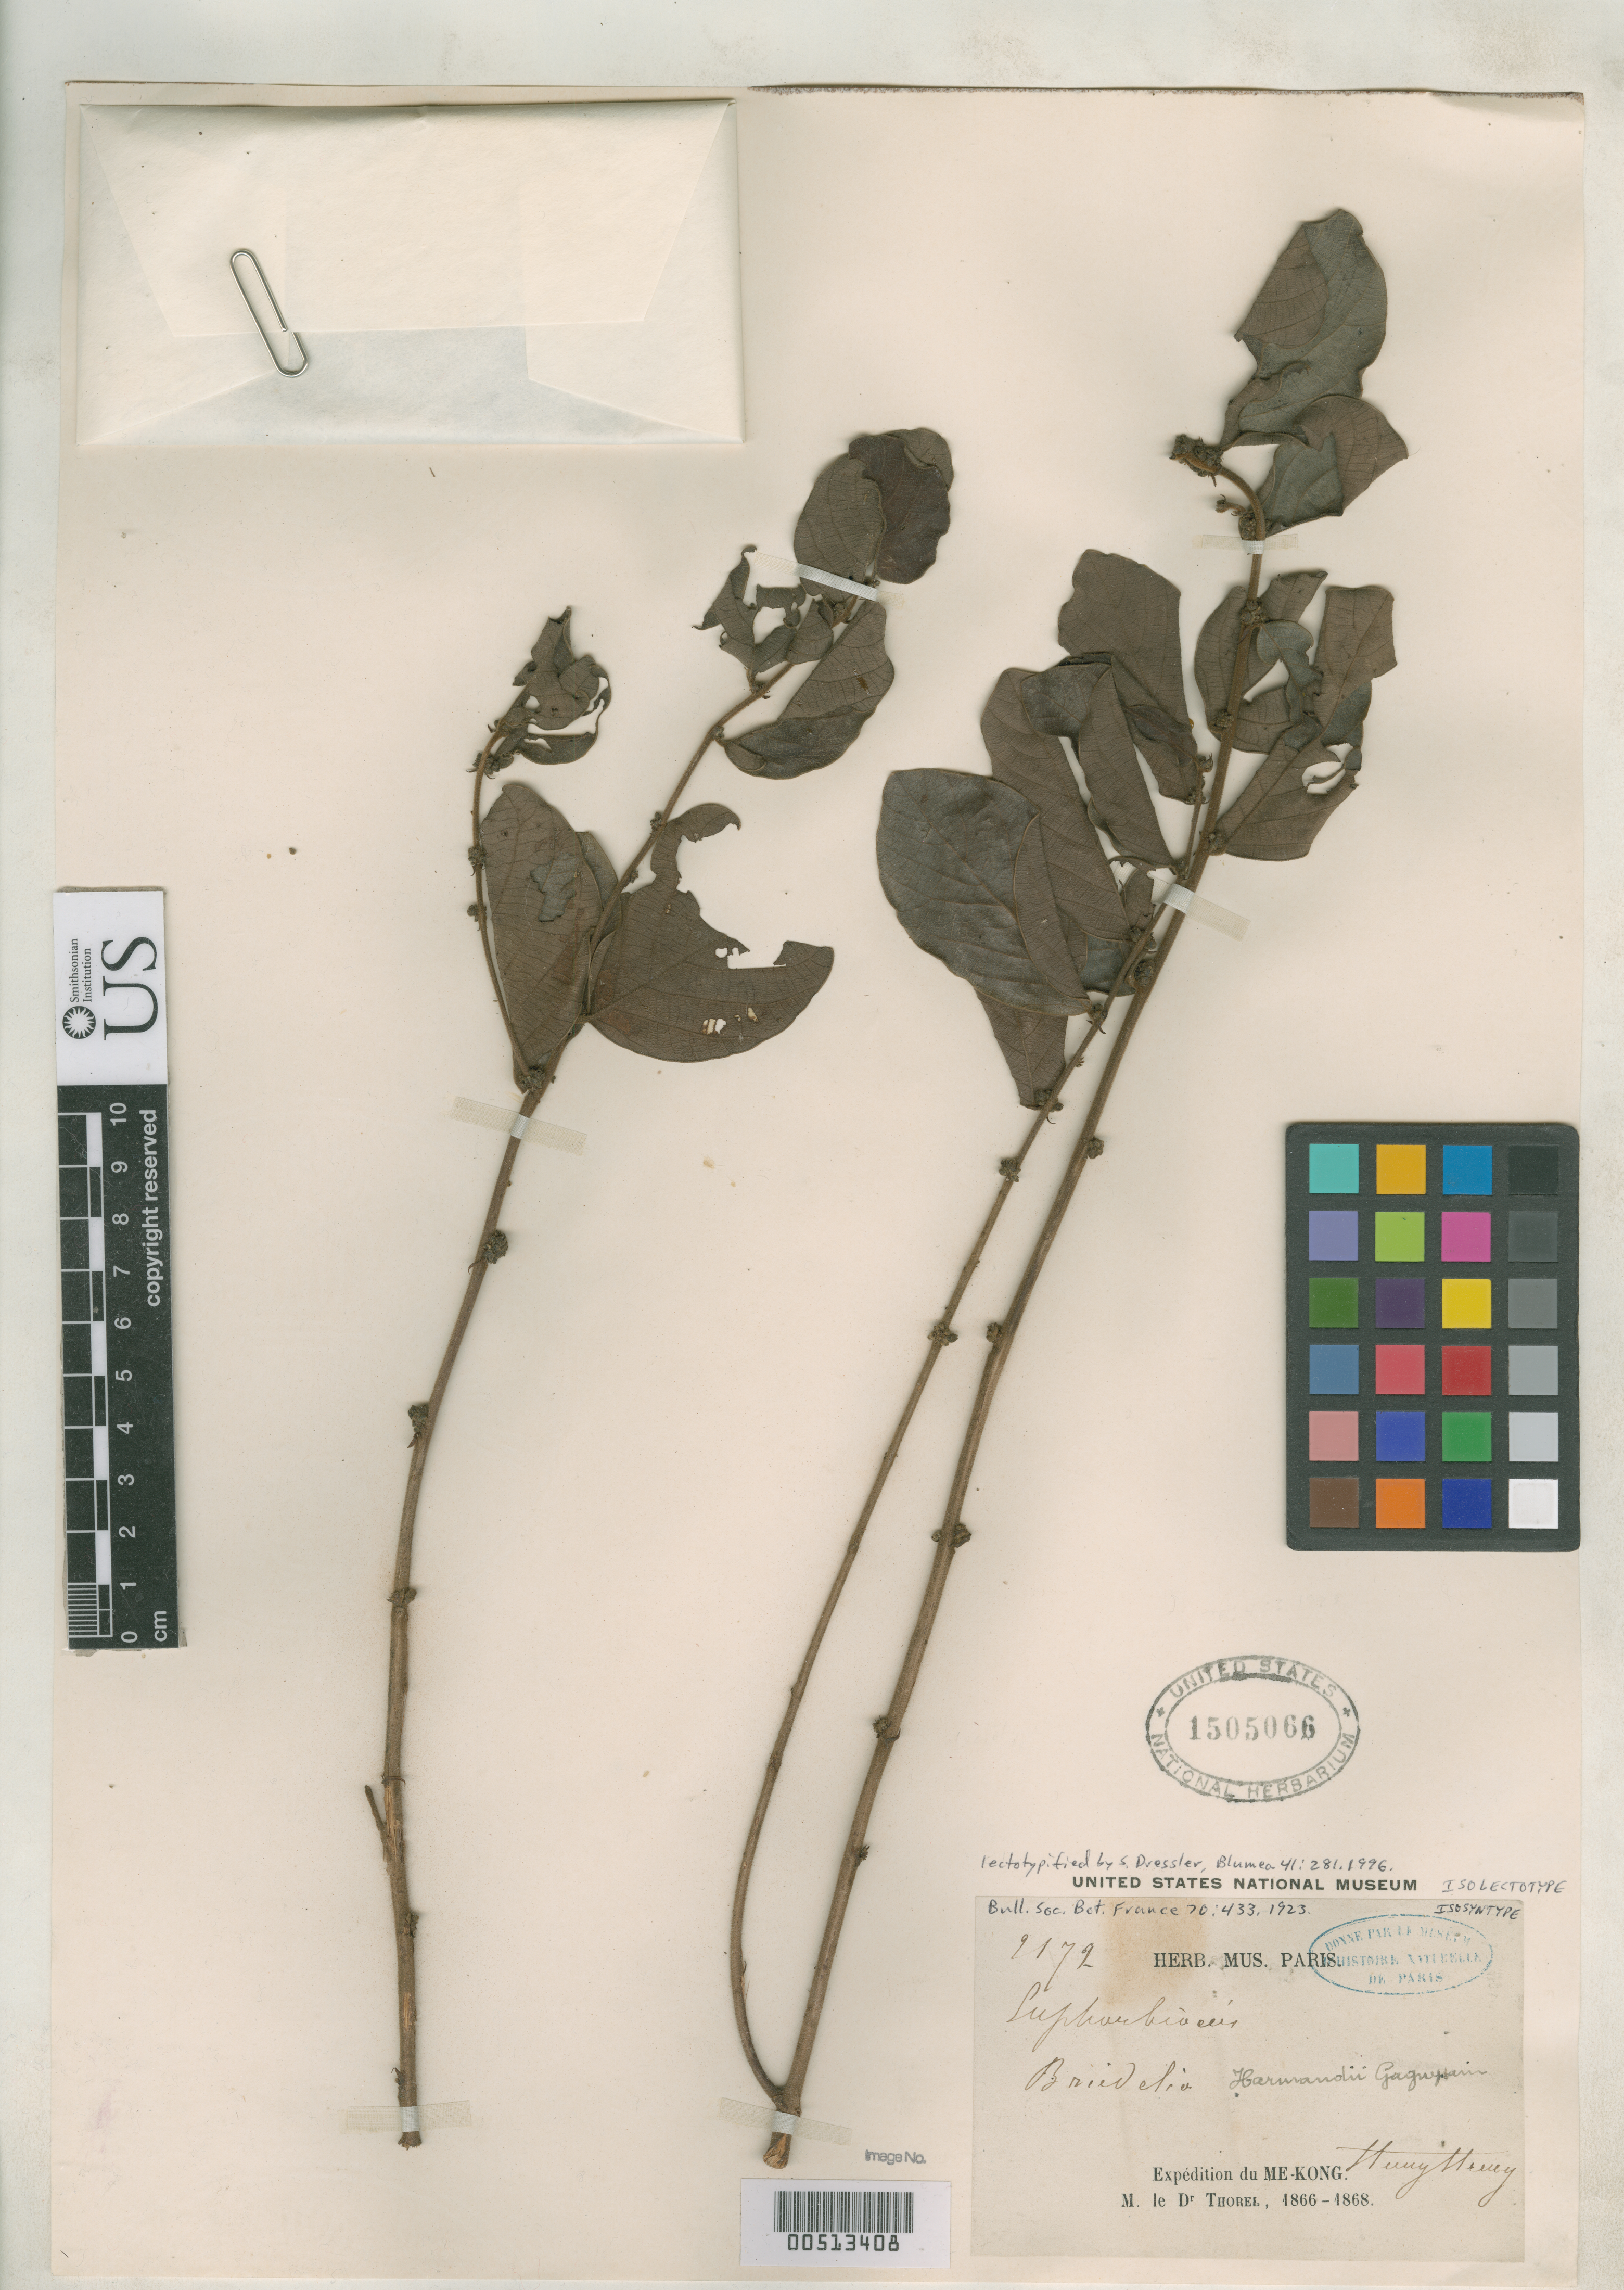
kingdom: Plantae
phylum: Tracheophyta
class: Magnoliopsida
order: Malpighiales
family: Phyllanthaceae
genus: Bridelia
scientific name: Bridelia harmandii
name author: Gagnep.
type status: Isolectotype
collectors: C. Thorel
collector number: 2172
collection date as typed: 1866 to -- --- 1868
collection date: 1866/1868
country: Vietnam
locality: Me-kong.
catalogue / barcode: US 1505066